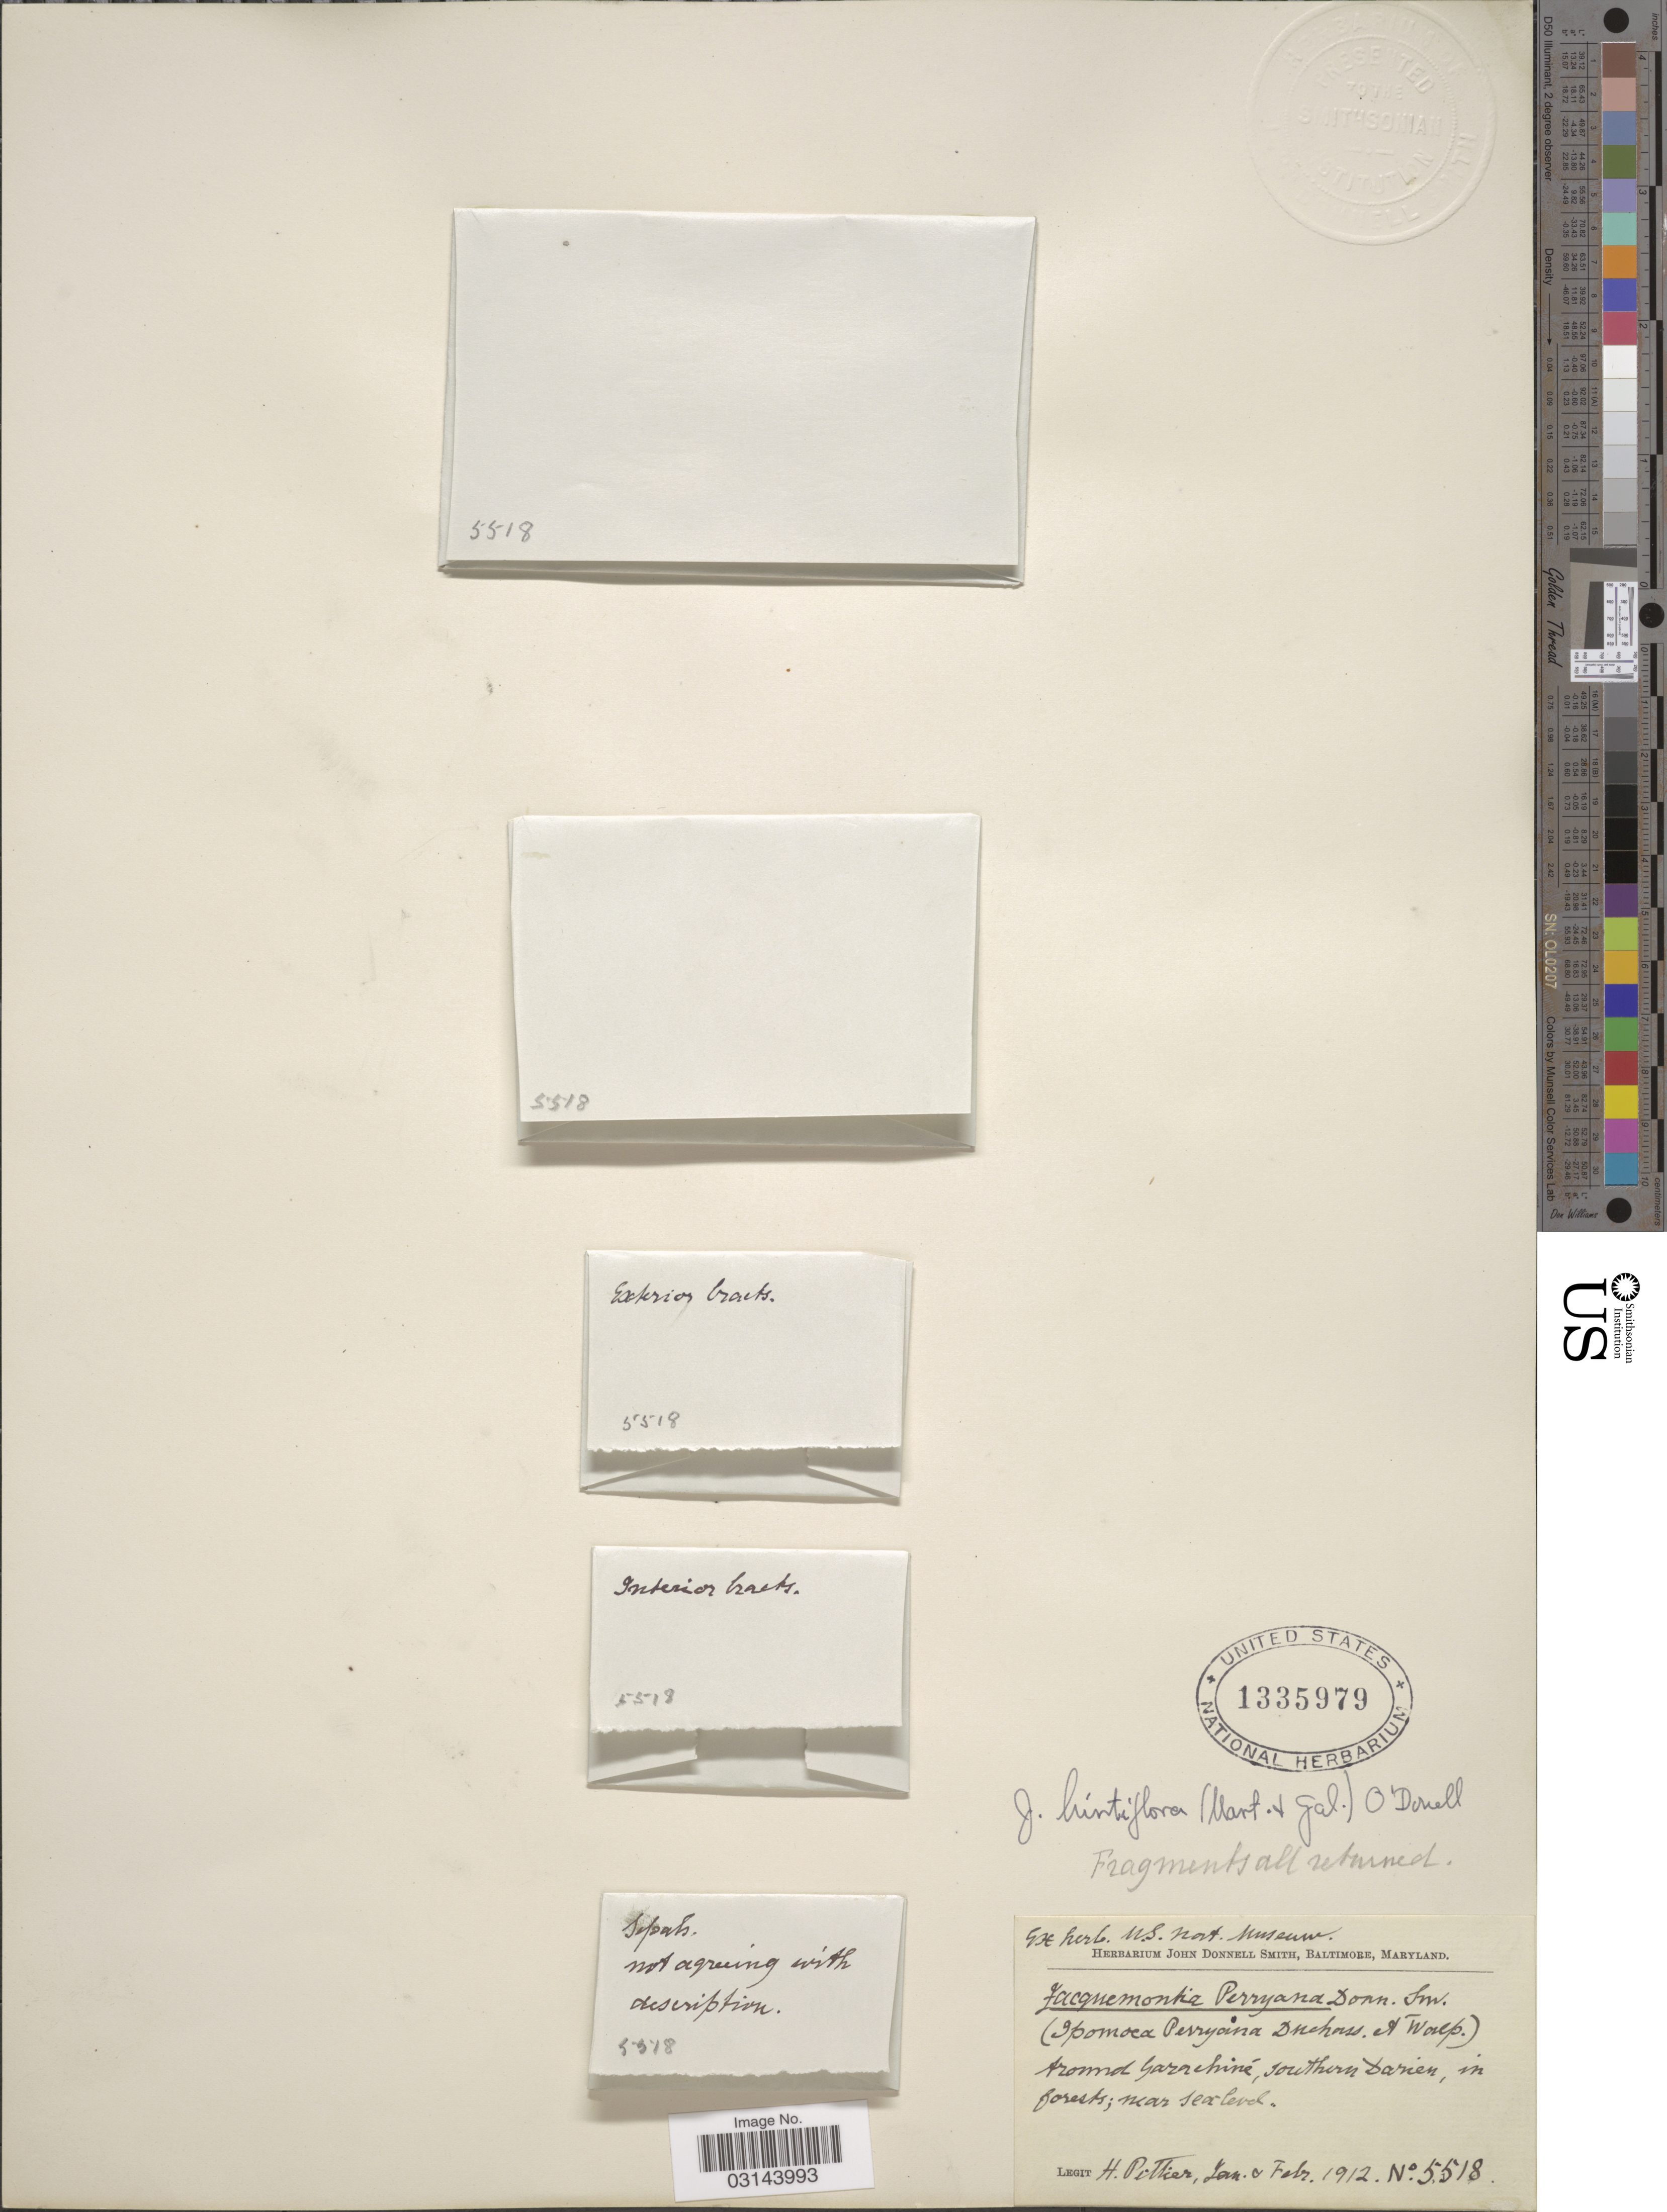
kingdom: Plantae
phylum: Tracheophyta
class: Magnoliopsida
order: Solanales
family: Convolvulaceae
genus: Jacquemontia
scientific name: Jacquemontia hirtiflora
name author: (M. Martens & Galeotti) O'Donell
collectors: H. F. Pittier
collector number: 5518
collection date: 1912-01/1912-02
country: Panama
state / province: Darién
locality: Around Garachiné, southern Darien, in forests.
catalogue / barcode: US 1335979